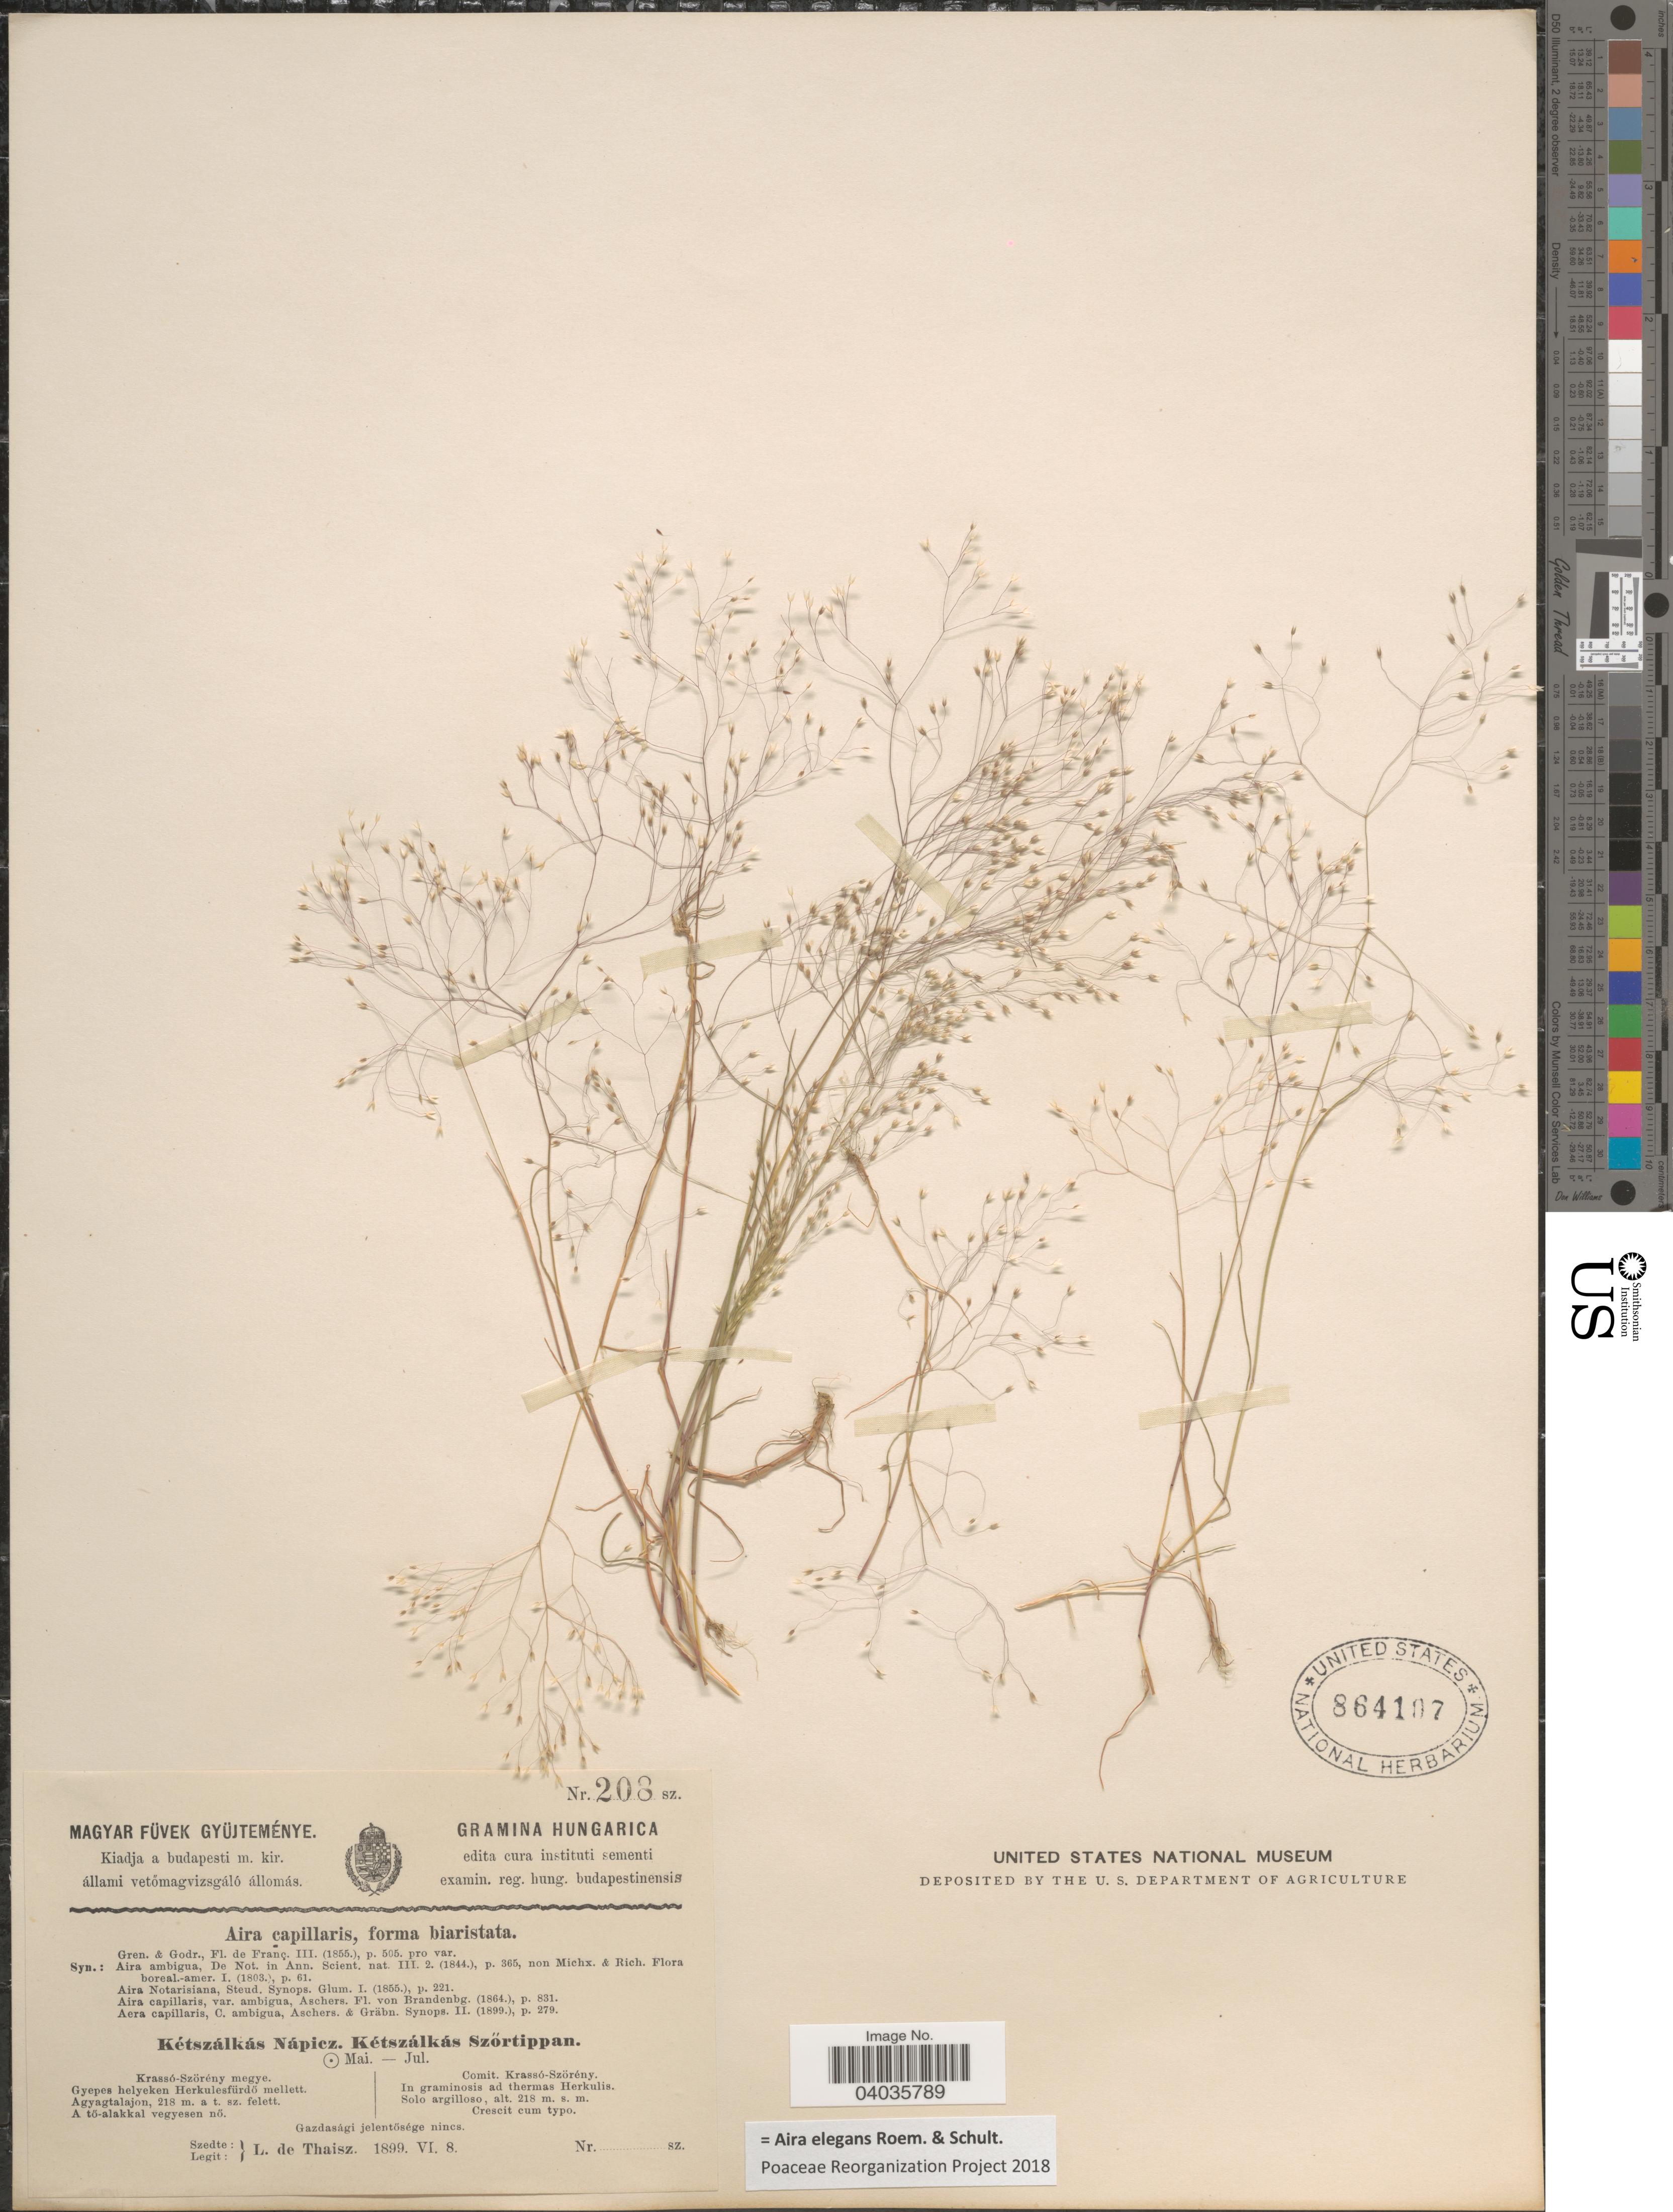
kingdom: Plantae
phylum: Tracheophyta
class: Liliopsida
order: Poales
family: Poaceae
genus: Aira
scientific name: Aira elegans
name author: L.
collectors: L. Thaisz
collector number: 208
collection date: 1899-06-08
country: Romania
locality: Hungarica. Comit. Krassó-Szörény. In graminosis ad thermas Herkulis.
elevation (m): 218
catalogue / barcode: US 864107